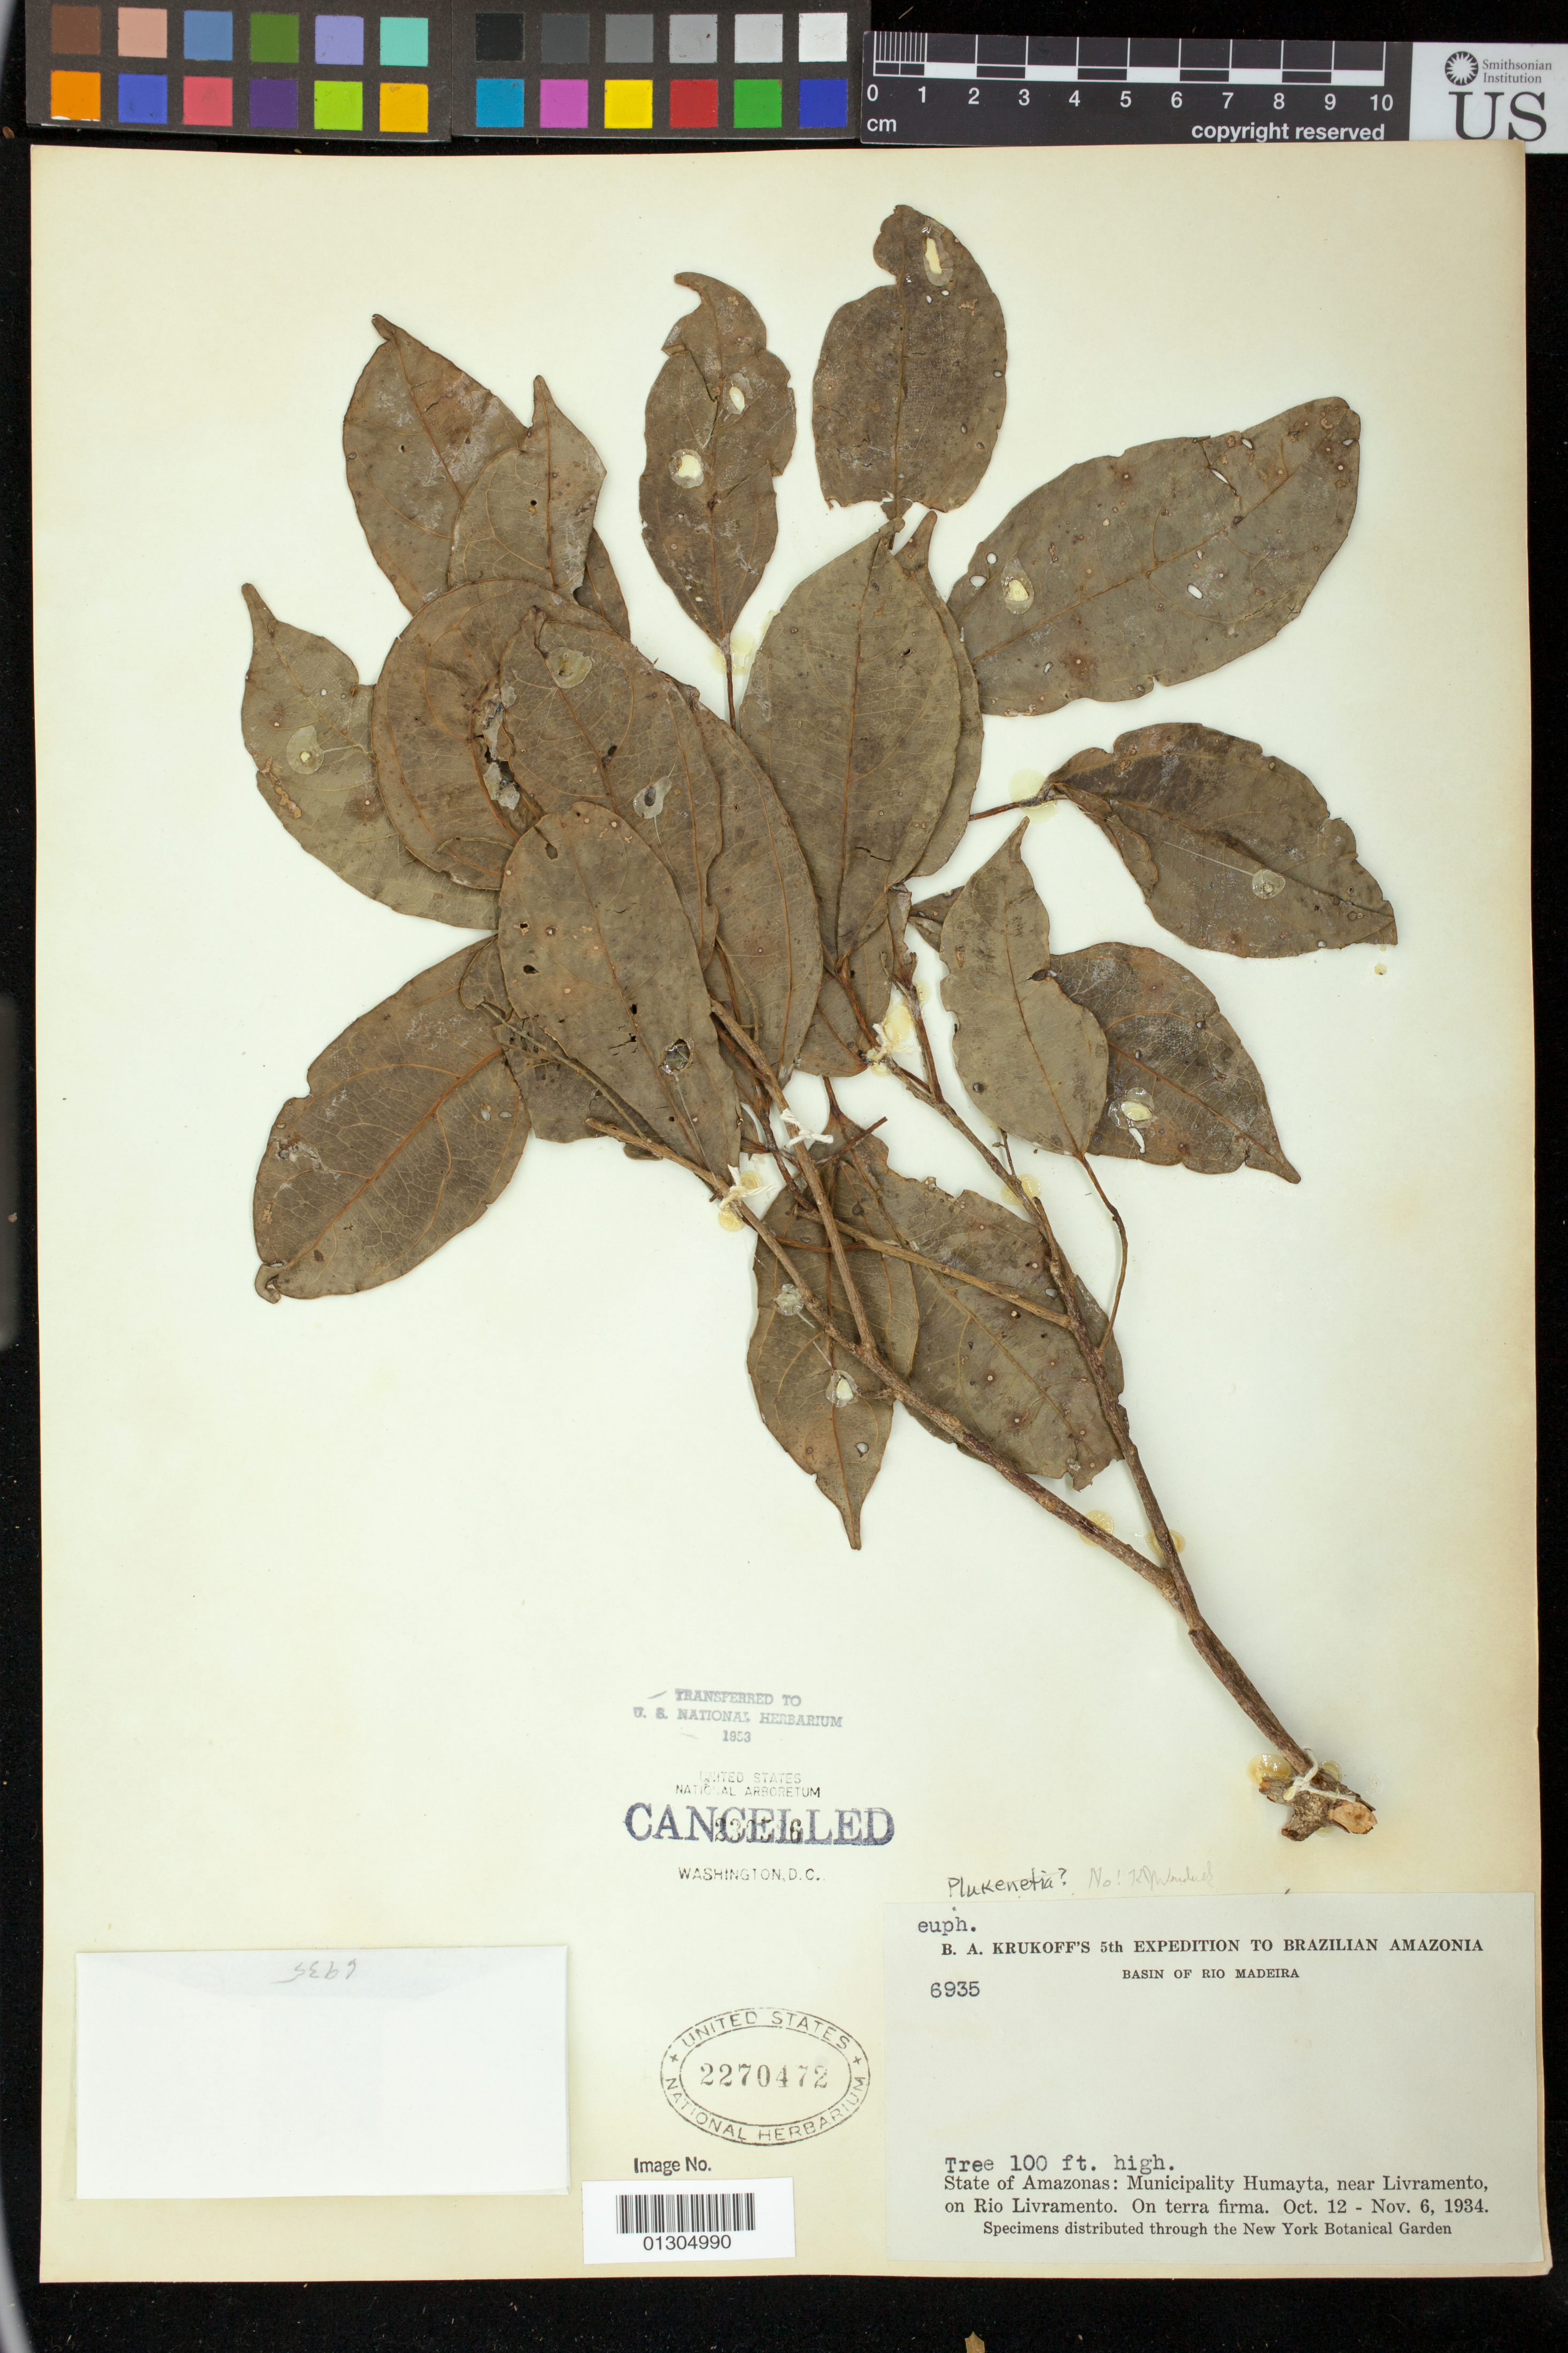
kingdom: Plantae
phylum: Tracheophyta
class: Magnoliopsida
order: Malpighiales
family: Euphorbiaceae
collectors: B. A. Krukoff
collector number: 6935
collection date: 1934-10-12/1934-11-06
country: Brazil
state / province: Amazonas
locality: Basin of Rio Madeira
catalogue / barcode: US 2270472